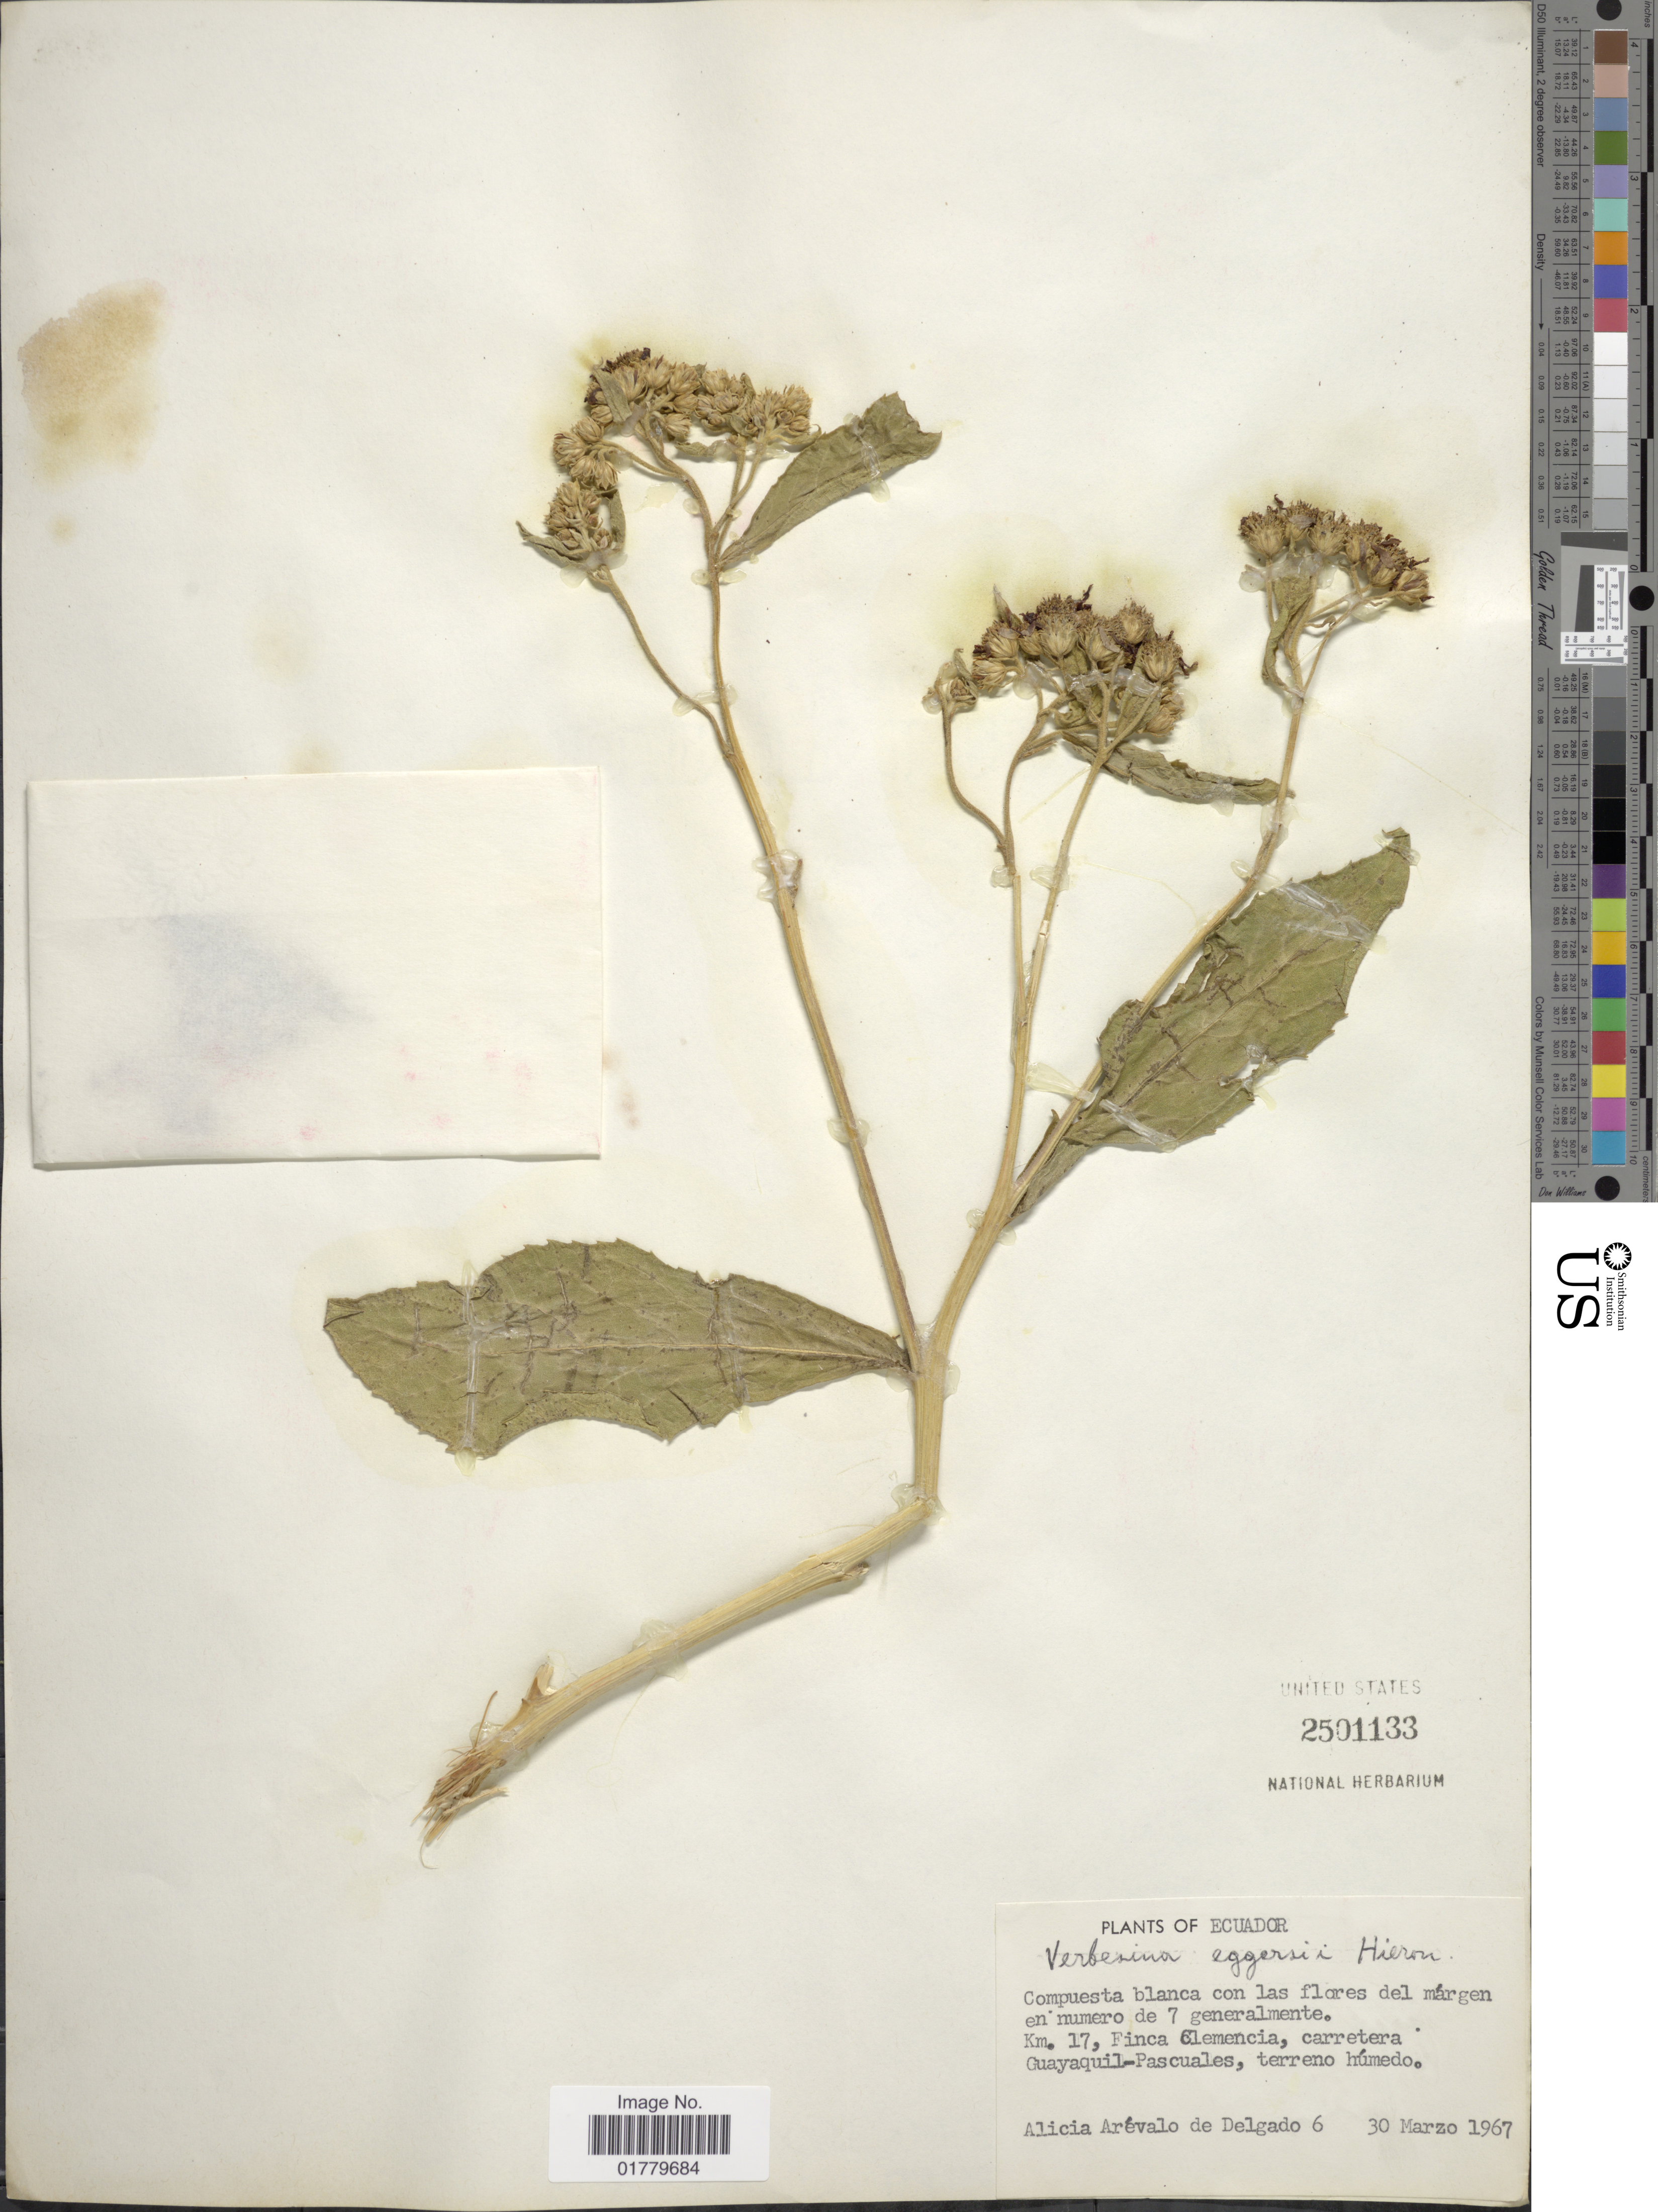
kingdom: Plantae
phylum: Tracheophyta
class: Magnoliopsida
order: Asterales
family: Asteraceae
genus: Verbesina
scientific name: Verbesina eggersii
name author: Hieron.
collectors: A. A. Delgado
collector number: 6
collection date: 1967-03-30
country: Ecuador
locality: Km 17, Finca Clemencia, carretera Guayauil-Pascuales, terrebo húmedo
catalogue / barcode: US 2501133